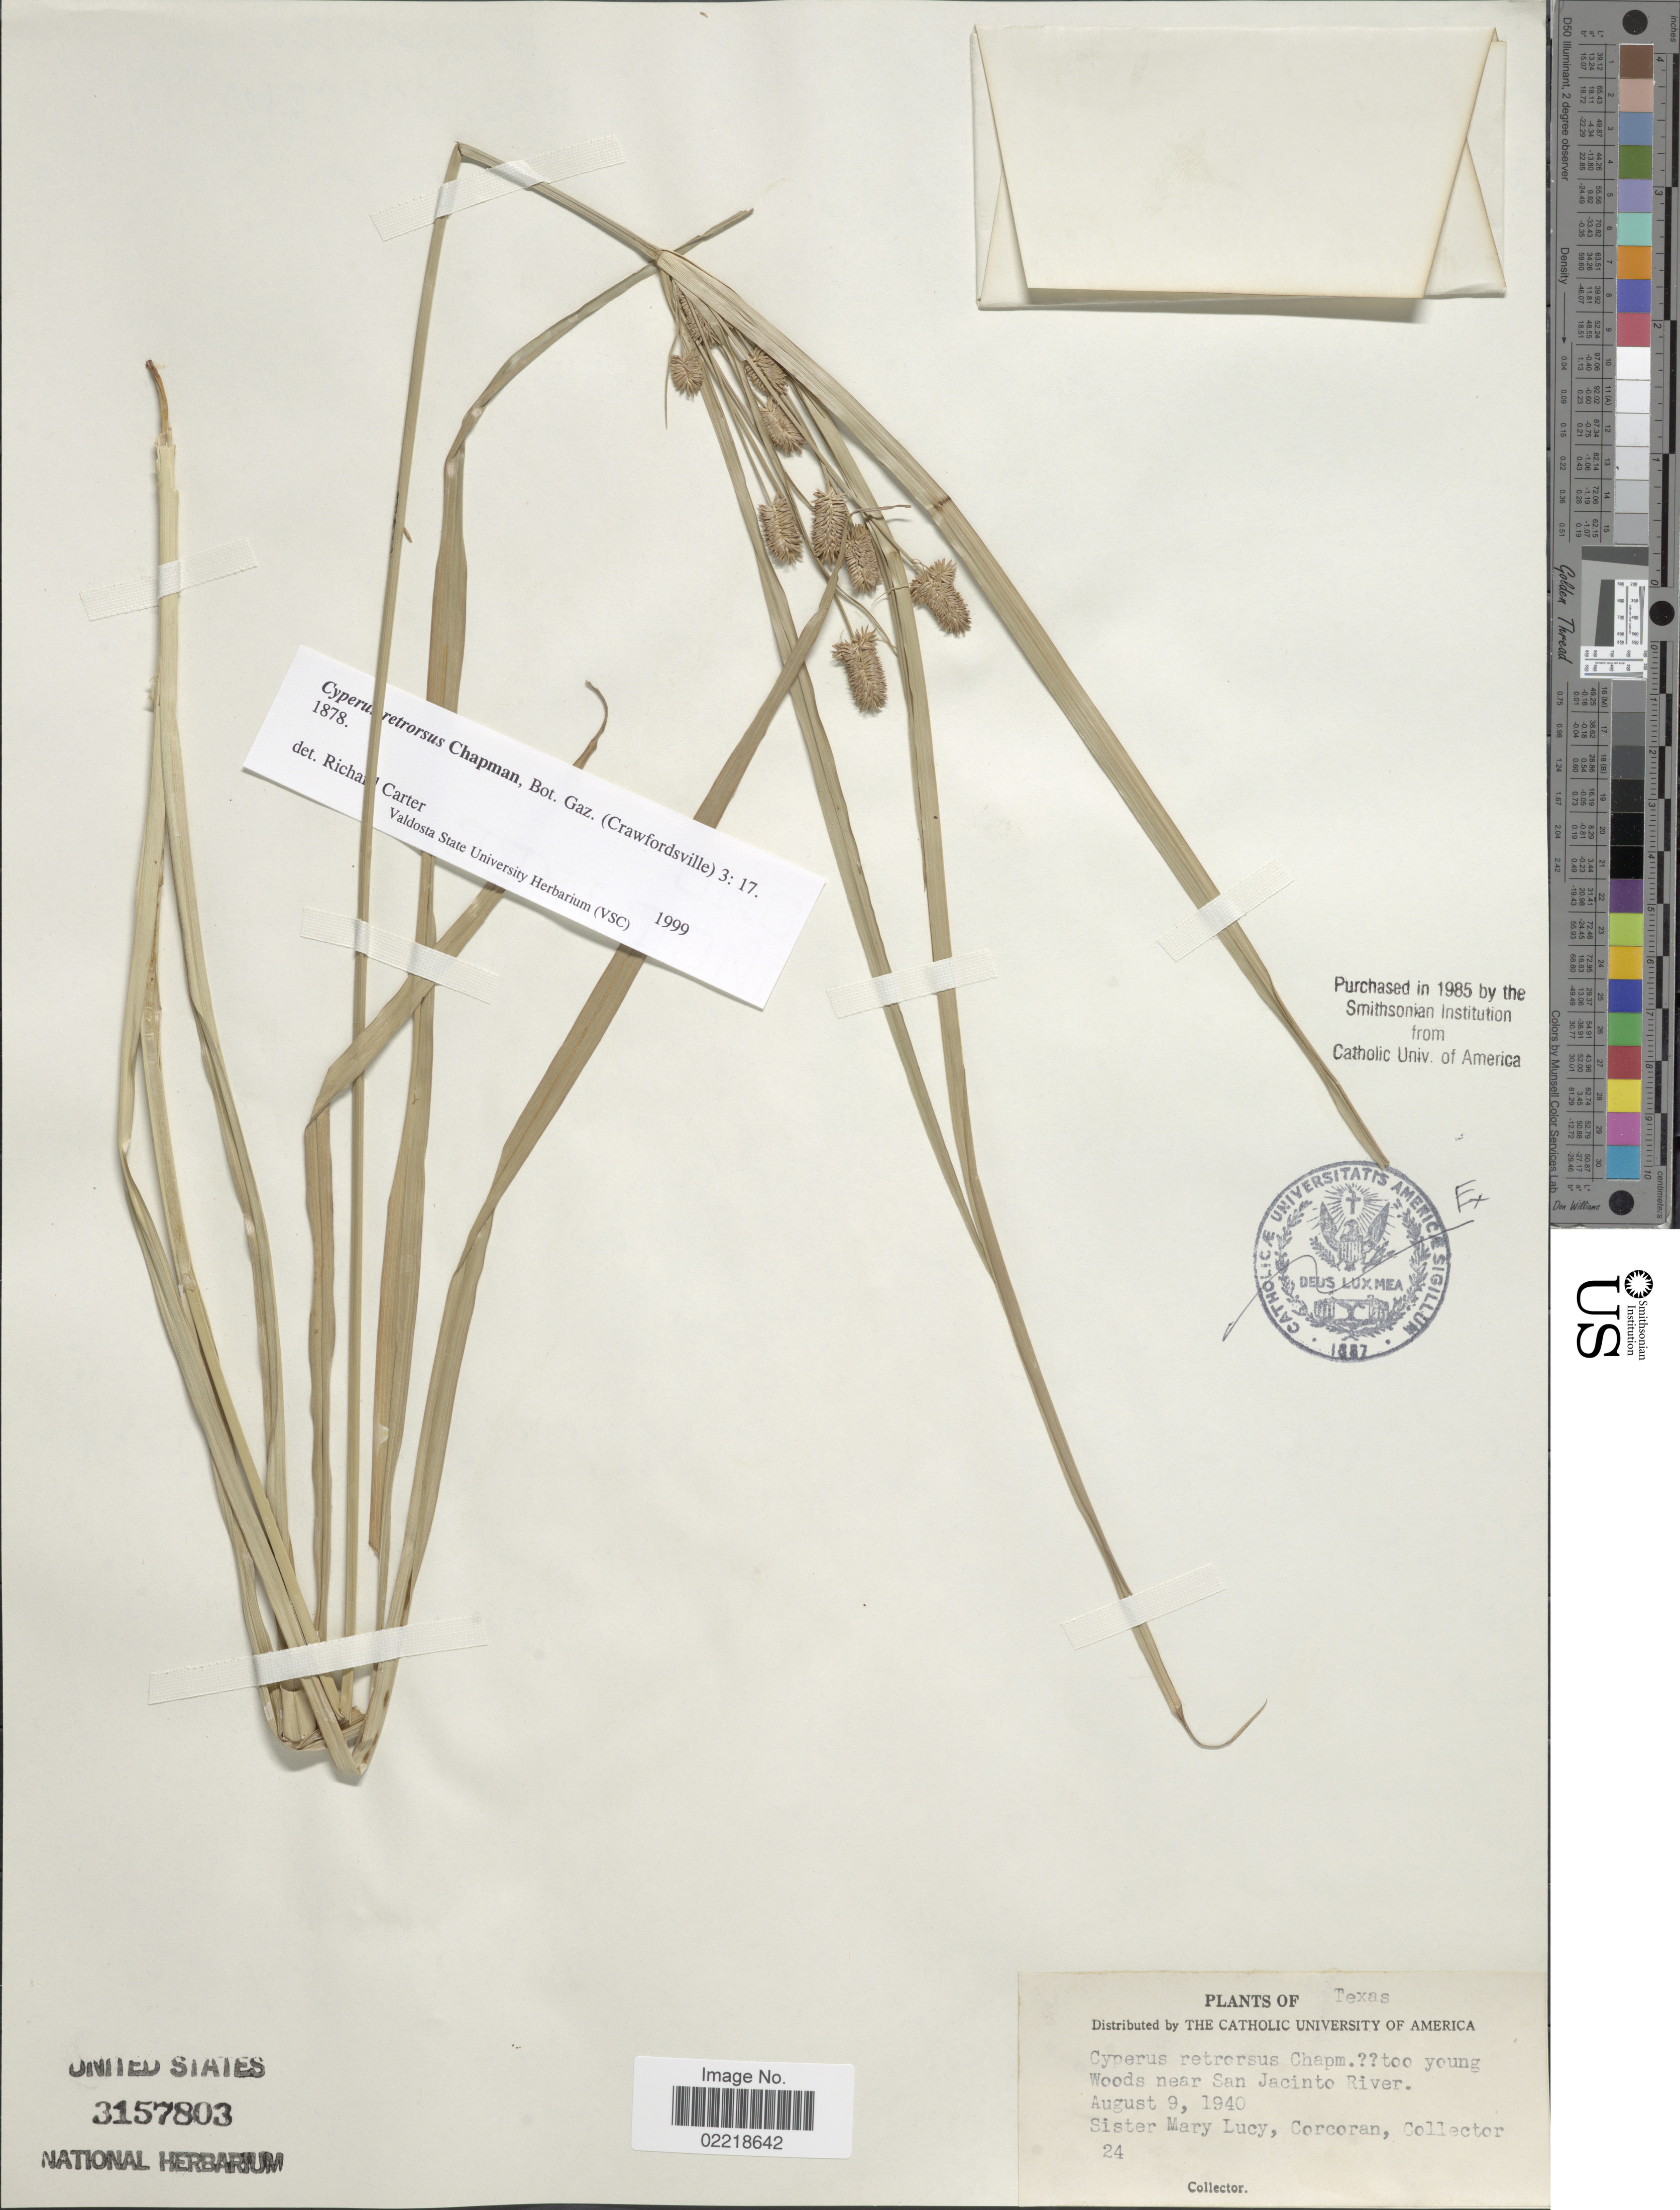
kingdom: Plantae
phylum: Tracheophyta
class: Liliopsida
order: Poales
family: Cyperaceae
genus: Cyperus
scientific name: Cyperus retrorsus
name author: Chapm.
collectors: M. Corcoran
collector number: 24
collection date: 1940-08-09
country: United States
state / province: Texas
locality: Near San Jacinto River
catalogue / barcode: US 3157803